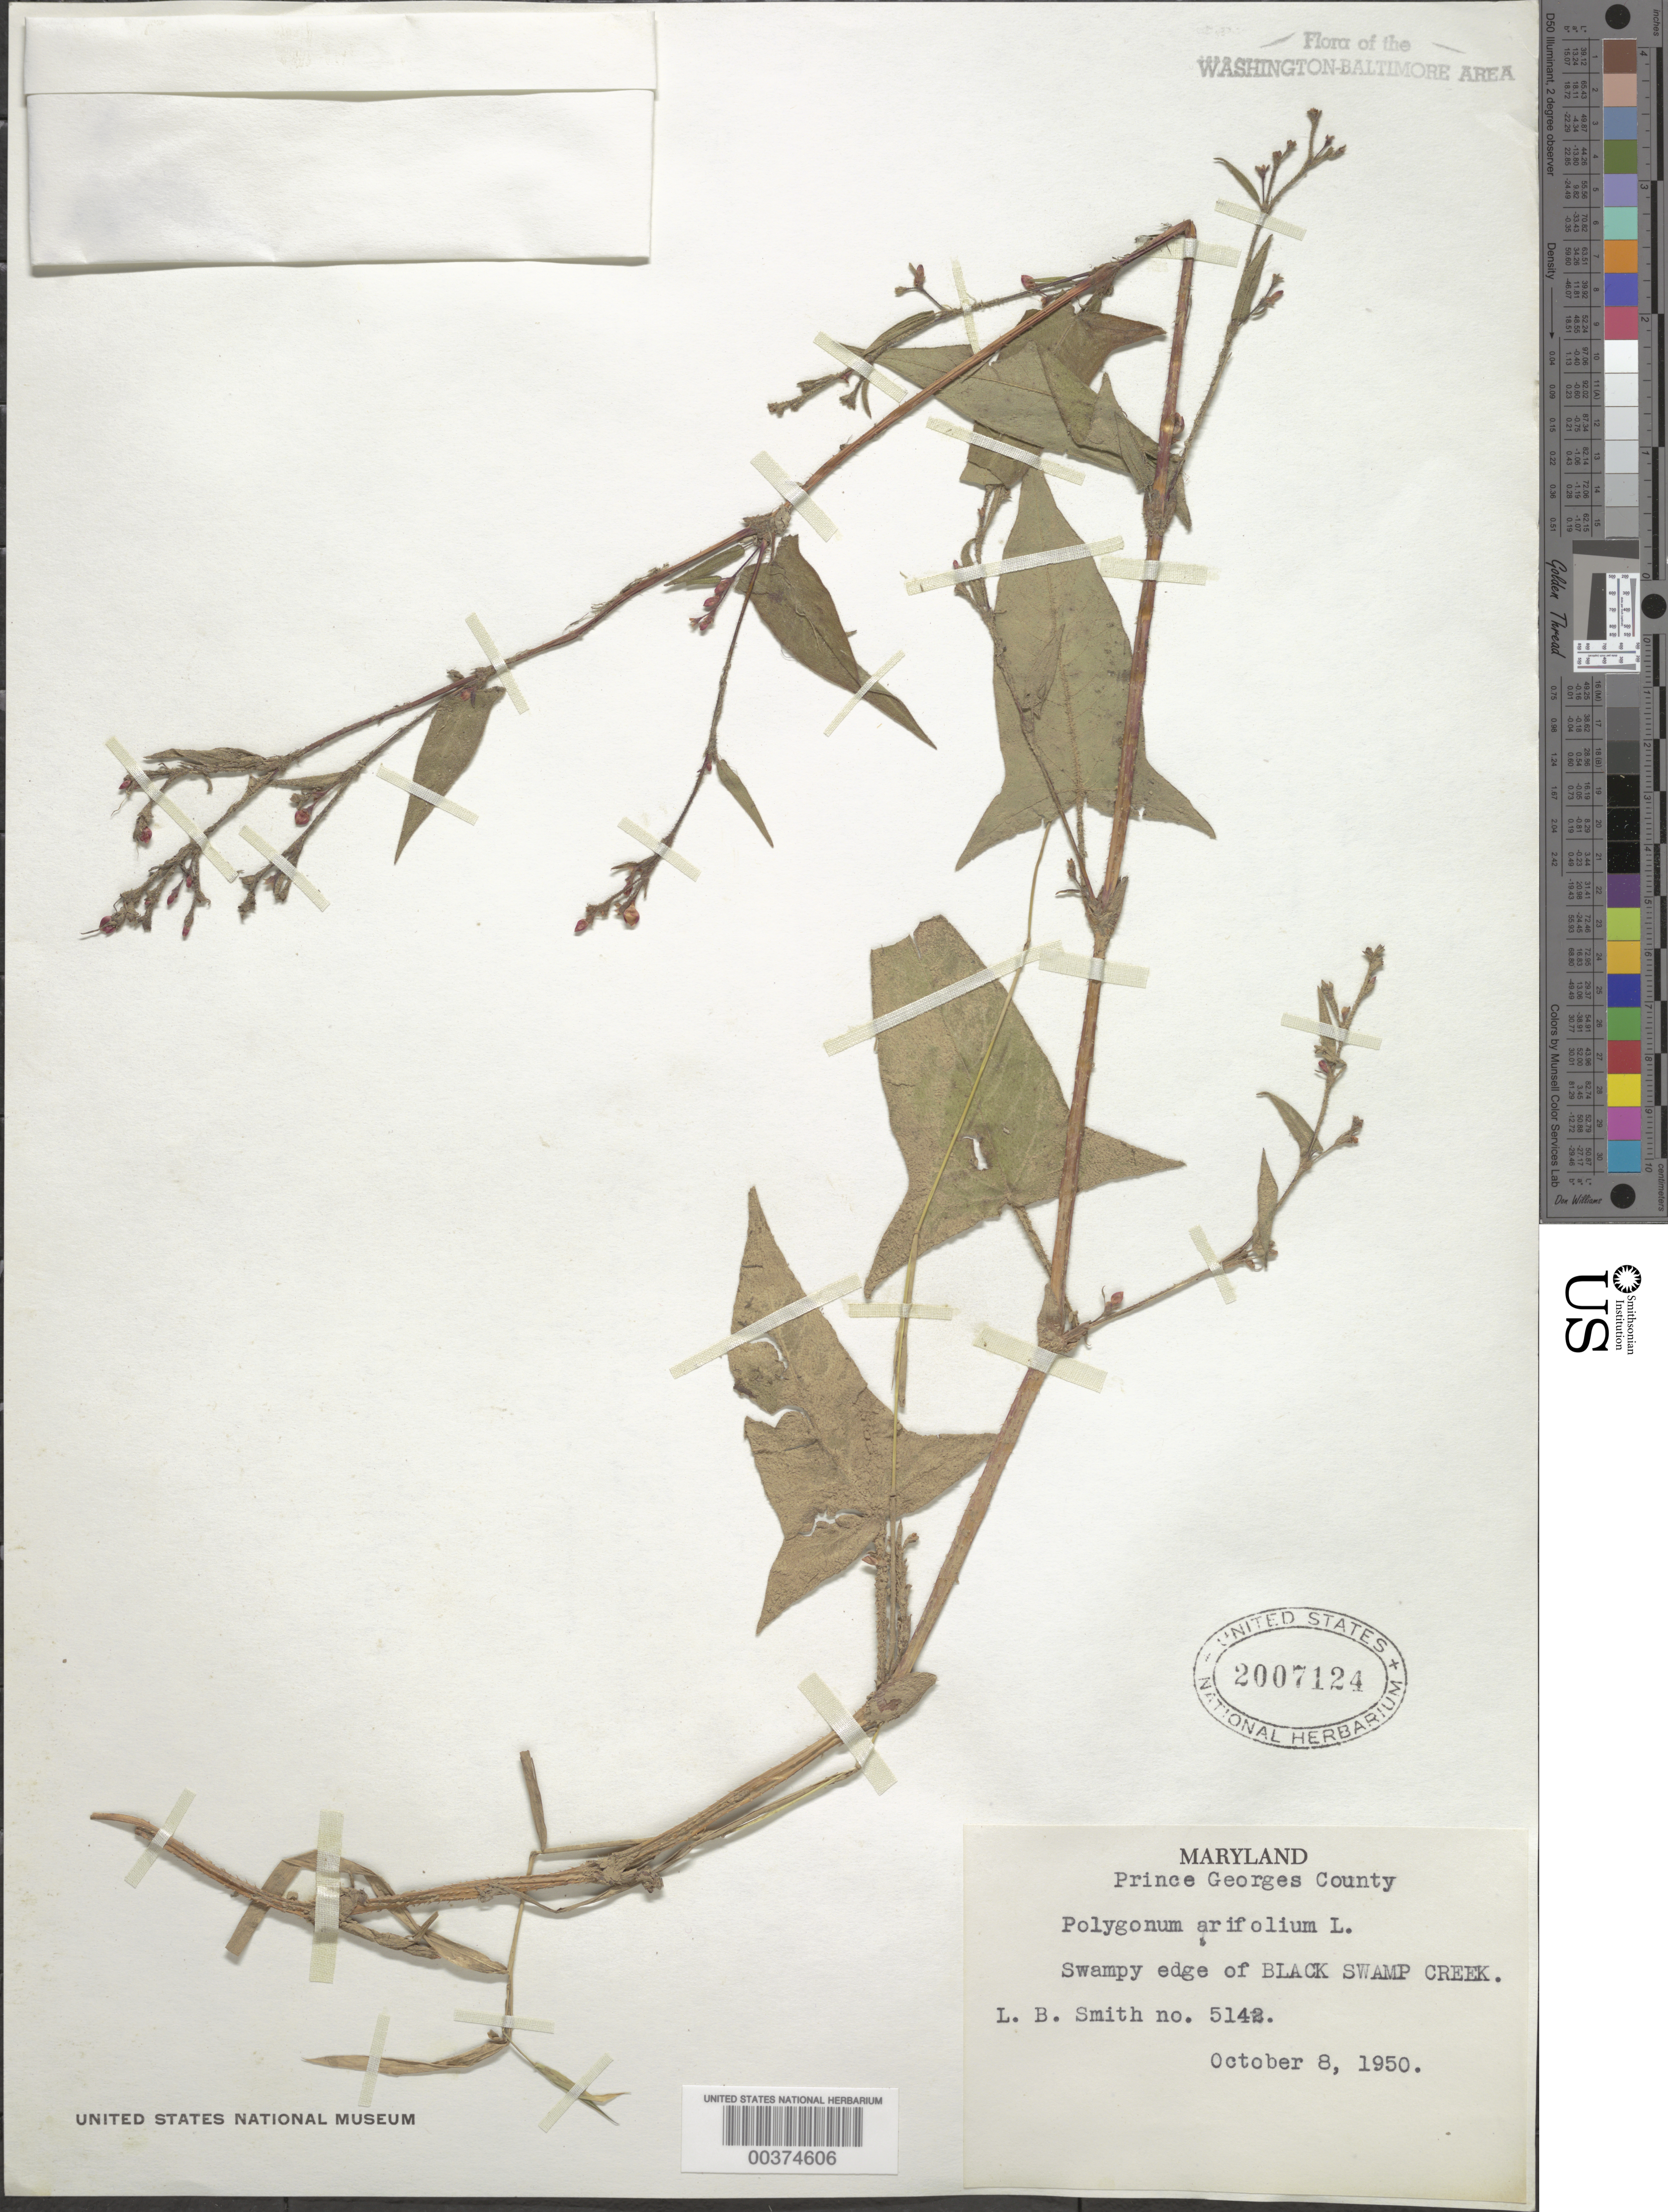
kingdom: Plantae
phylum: Tracheophyta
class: Magnoliopsida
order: Caryophyllales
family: Polygonaceae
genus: Persicaria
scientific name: Persicaria arifolia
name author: (L.) Haraldson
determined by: Atha, D. E.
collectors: L. Smith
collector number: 5142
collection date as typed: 08 Oct 1950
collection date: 1950-10-08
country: United States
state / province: Maryland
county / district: Prince George's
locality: Black Swamp Creek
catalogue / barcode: US 2007124